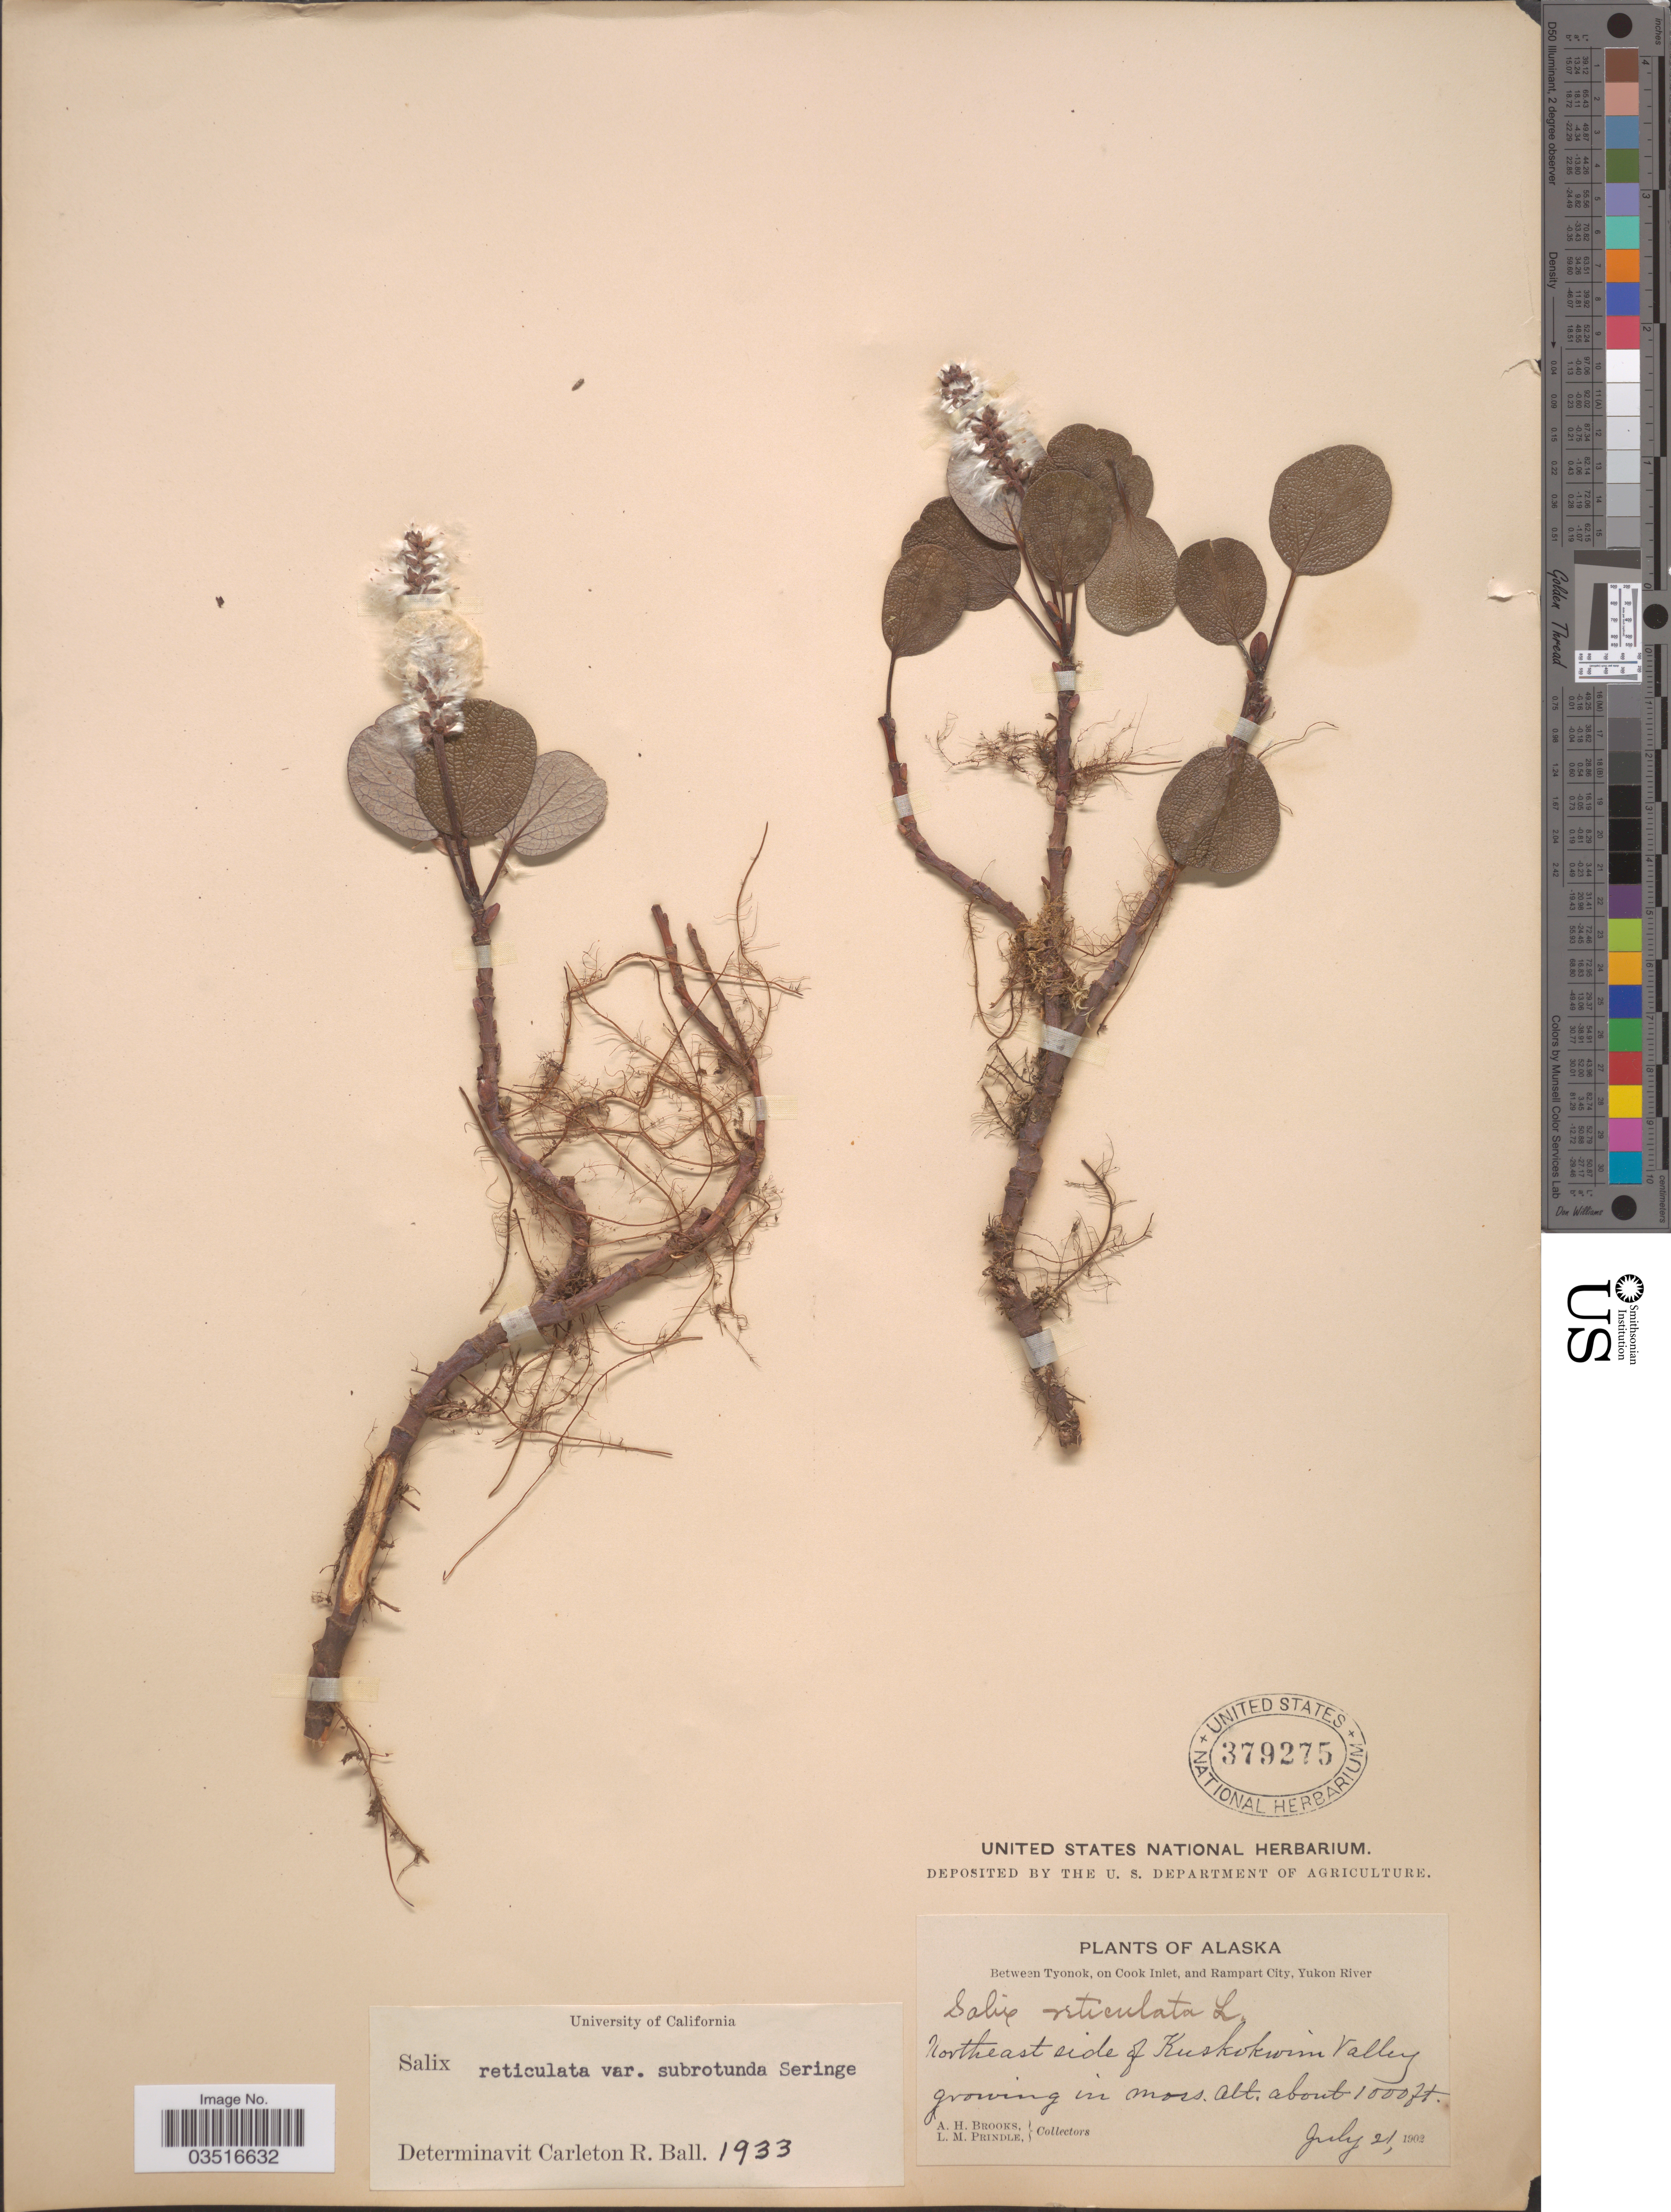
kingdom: Plantae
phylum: Tracheophyta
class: Magnoliopsida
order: Malpighiales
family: Salicaceae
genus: Salix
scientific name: Salix reticulata var. subrotunda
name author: Ser.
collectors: A. Brooks & L. Prindle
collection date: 1902-07-21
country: United States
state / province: Alaska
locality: Between Tyonok, on Cook Inlet, and Rampart City, Yukon River. Northeast side of Kuskokwim Valley.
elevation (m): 305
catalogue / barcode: US 379275